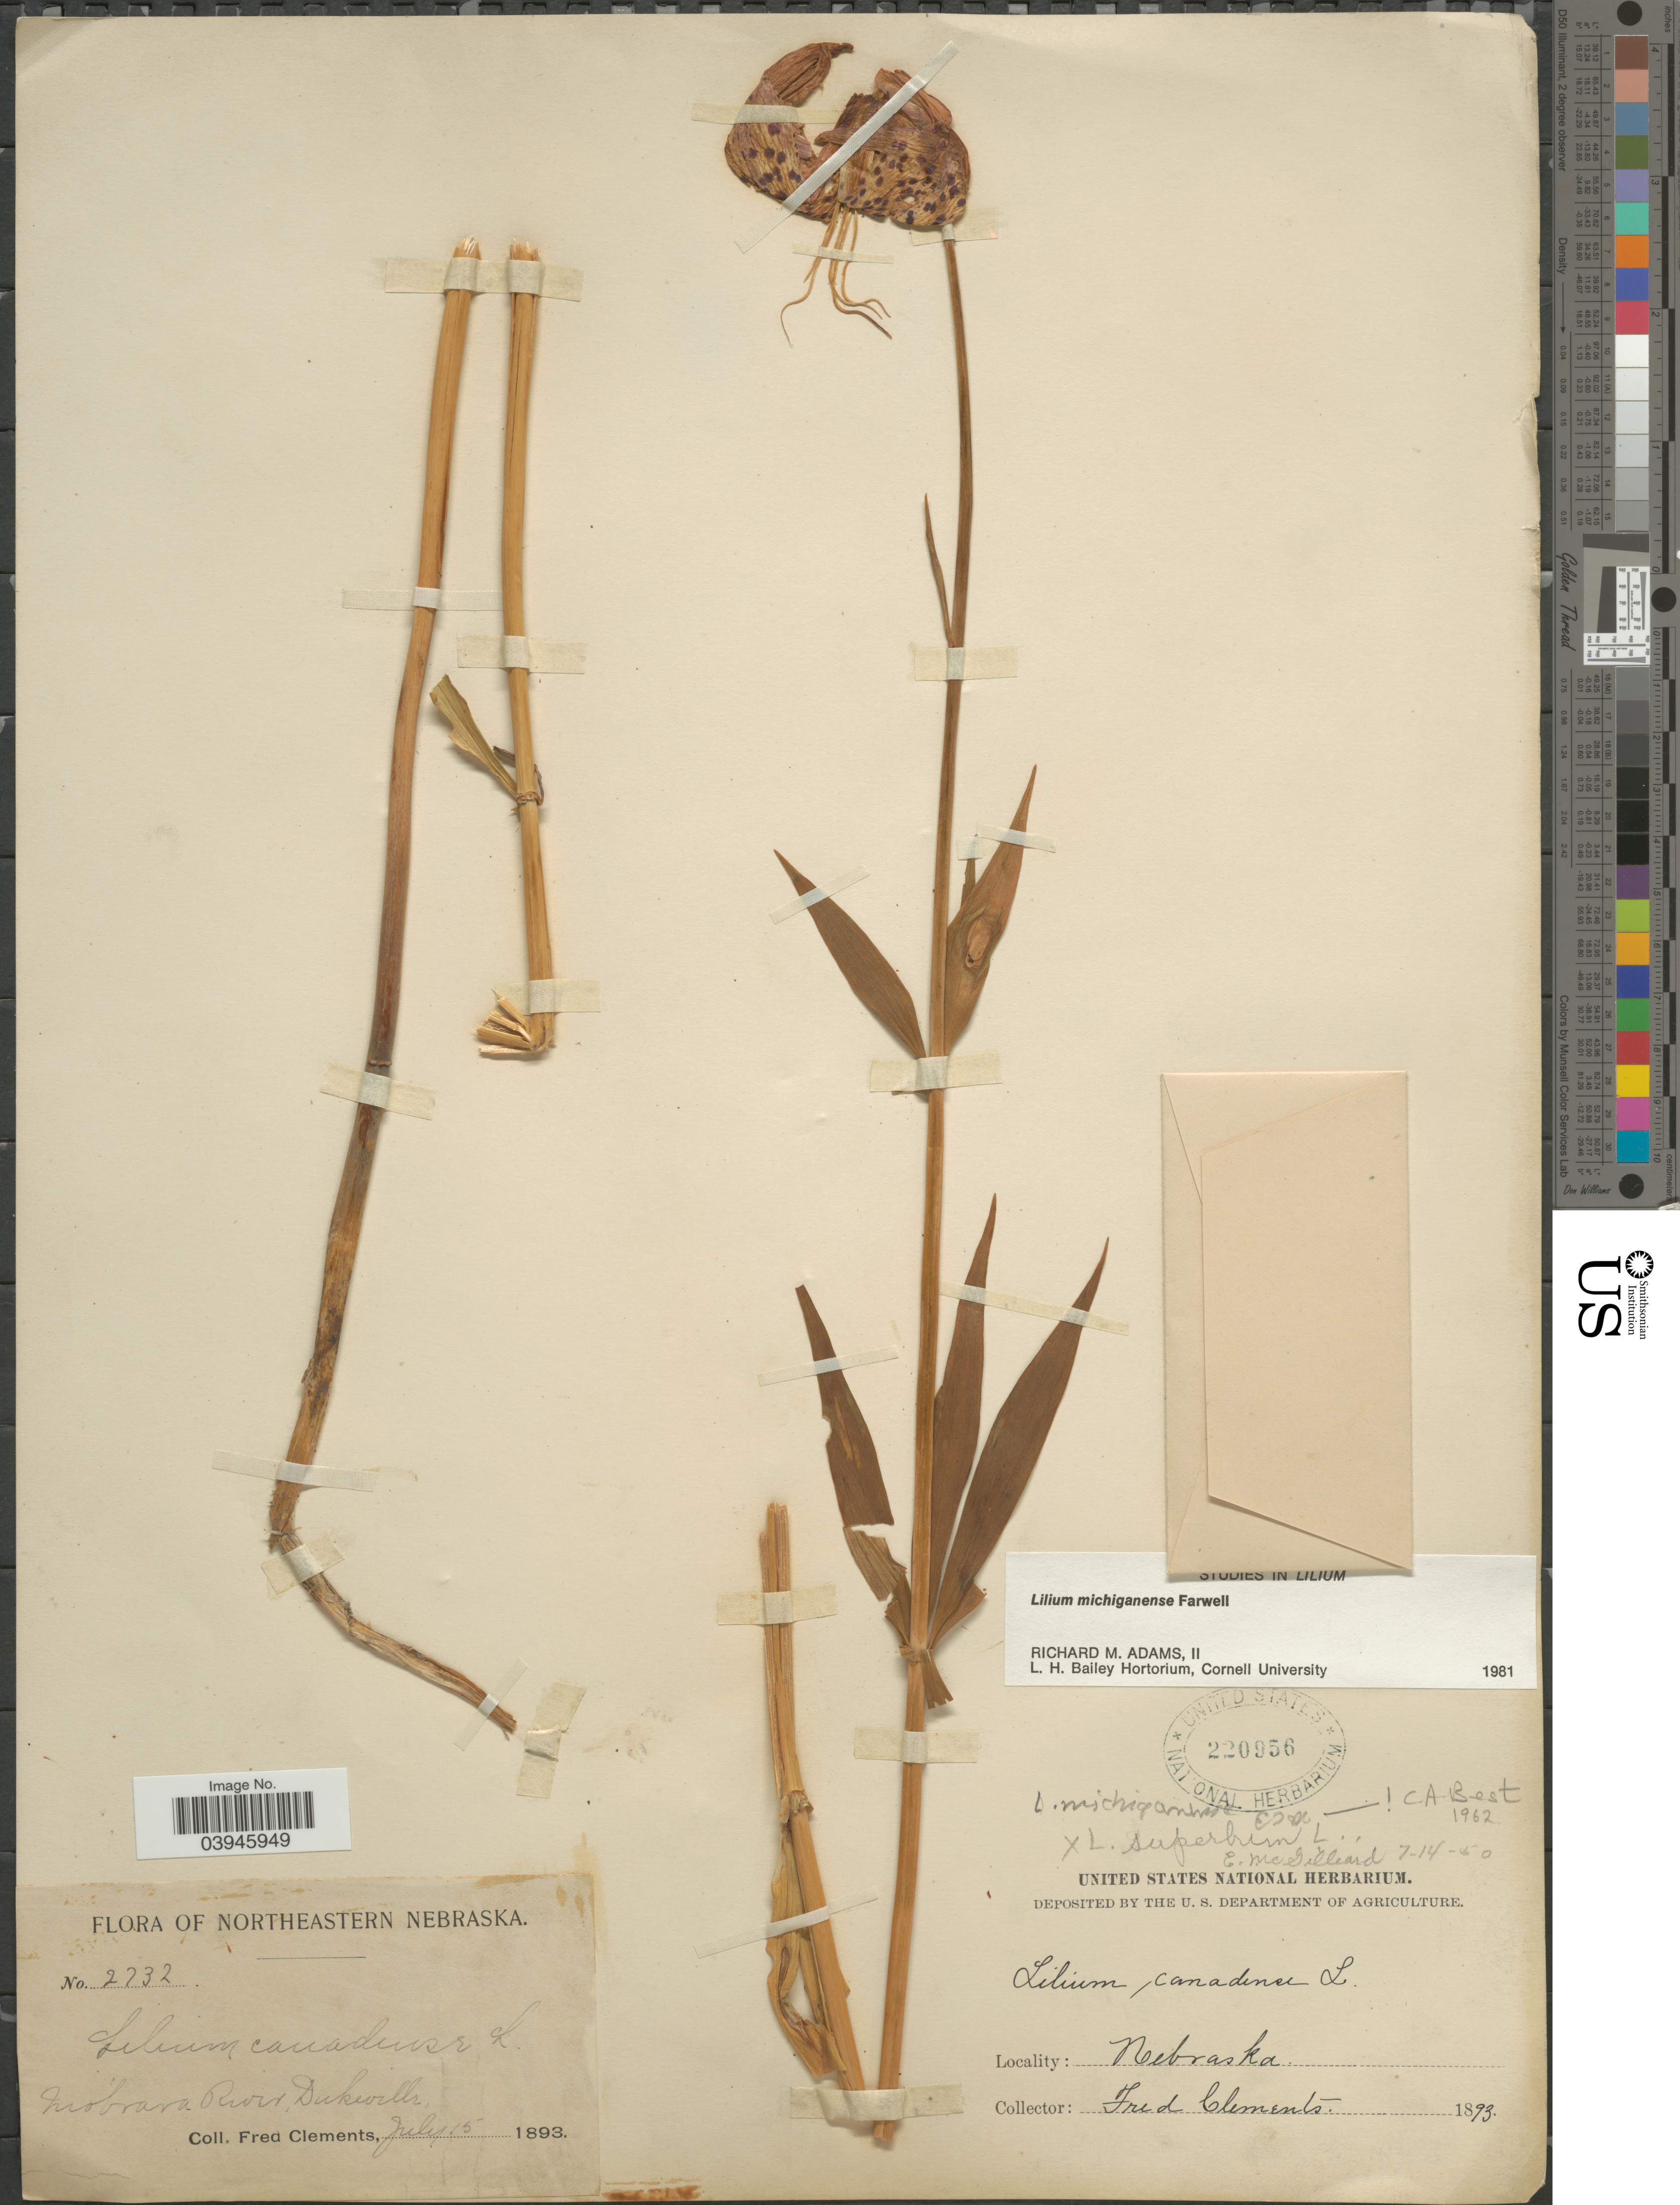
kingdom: Plantae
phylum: Tracheophyta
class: Liliopsida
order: Liliales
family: Liliaceae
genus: Lilium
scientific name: Lilium michiganense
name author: Farw.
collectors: F. Clements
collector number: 2732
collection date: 1893-07-15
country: United States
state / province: Nebraska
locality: Northeastern Nebraska. Mobrara River, Dukeville.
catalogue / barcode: US 220956